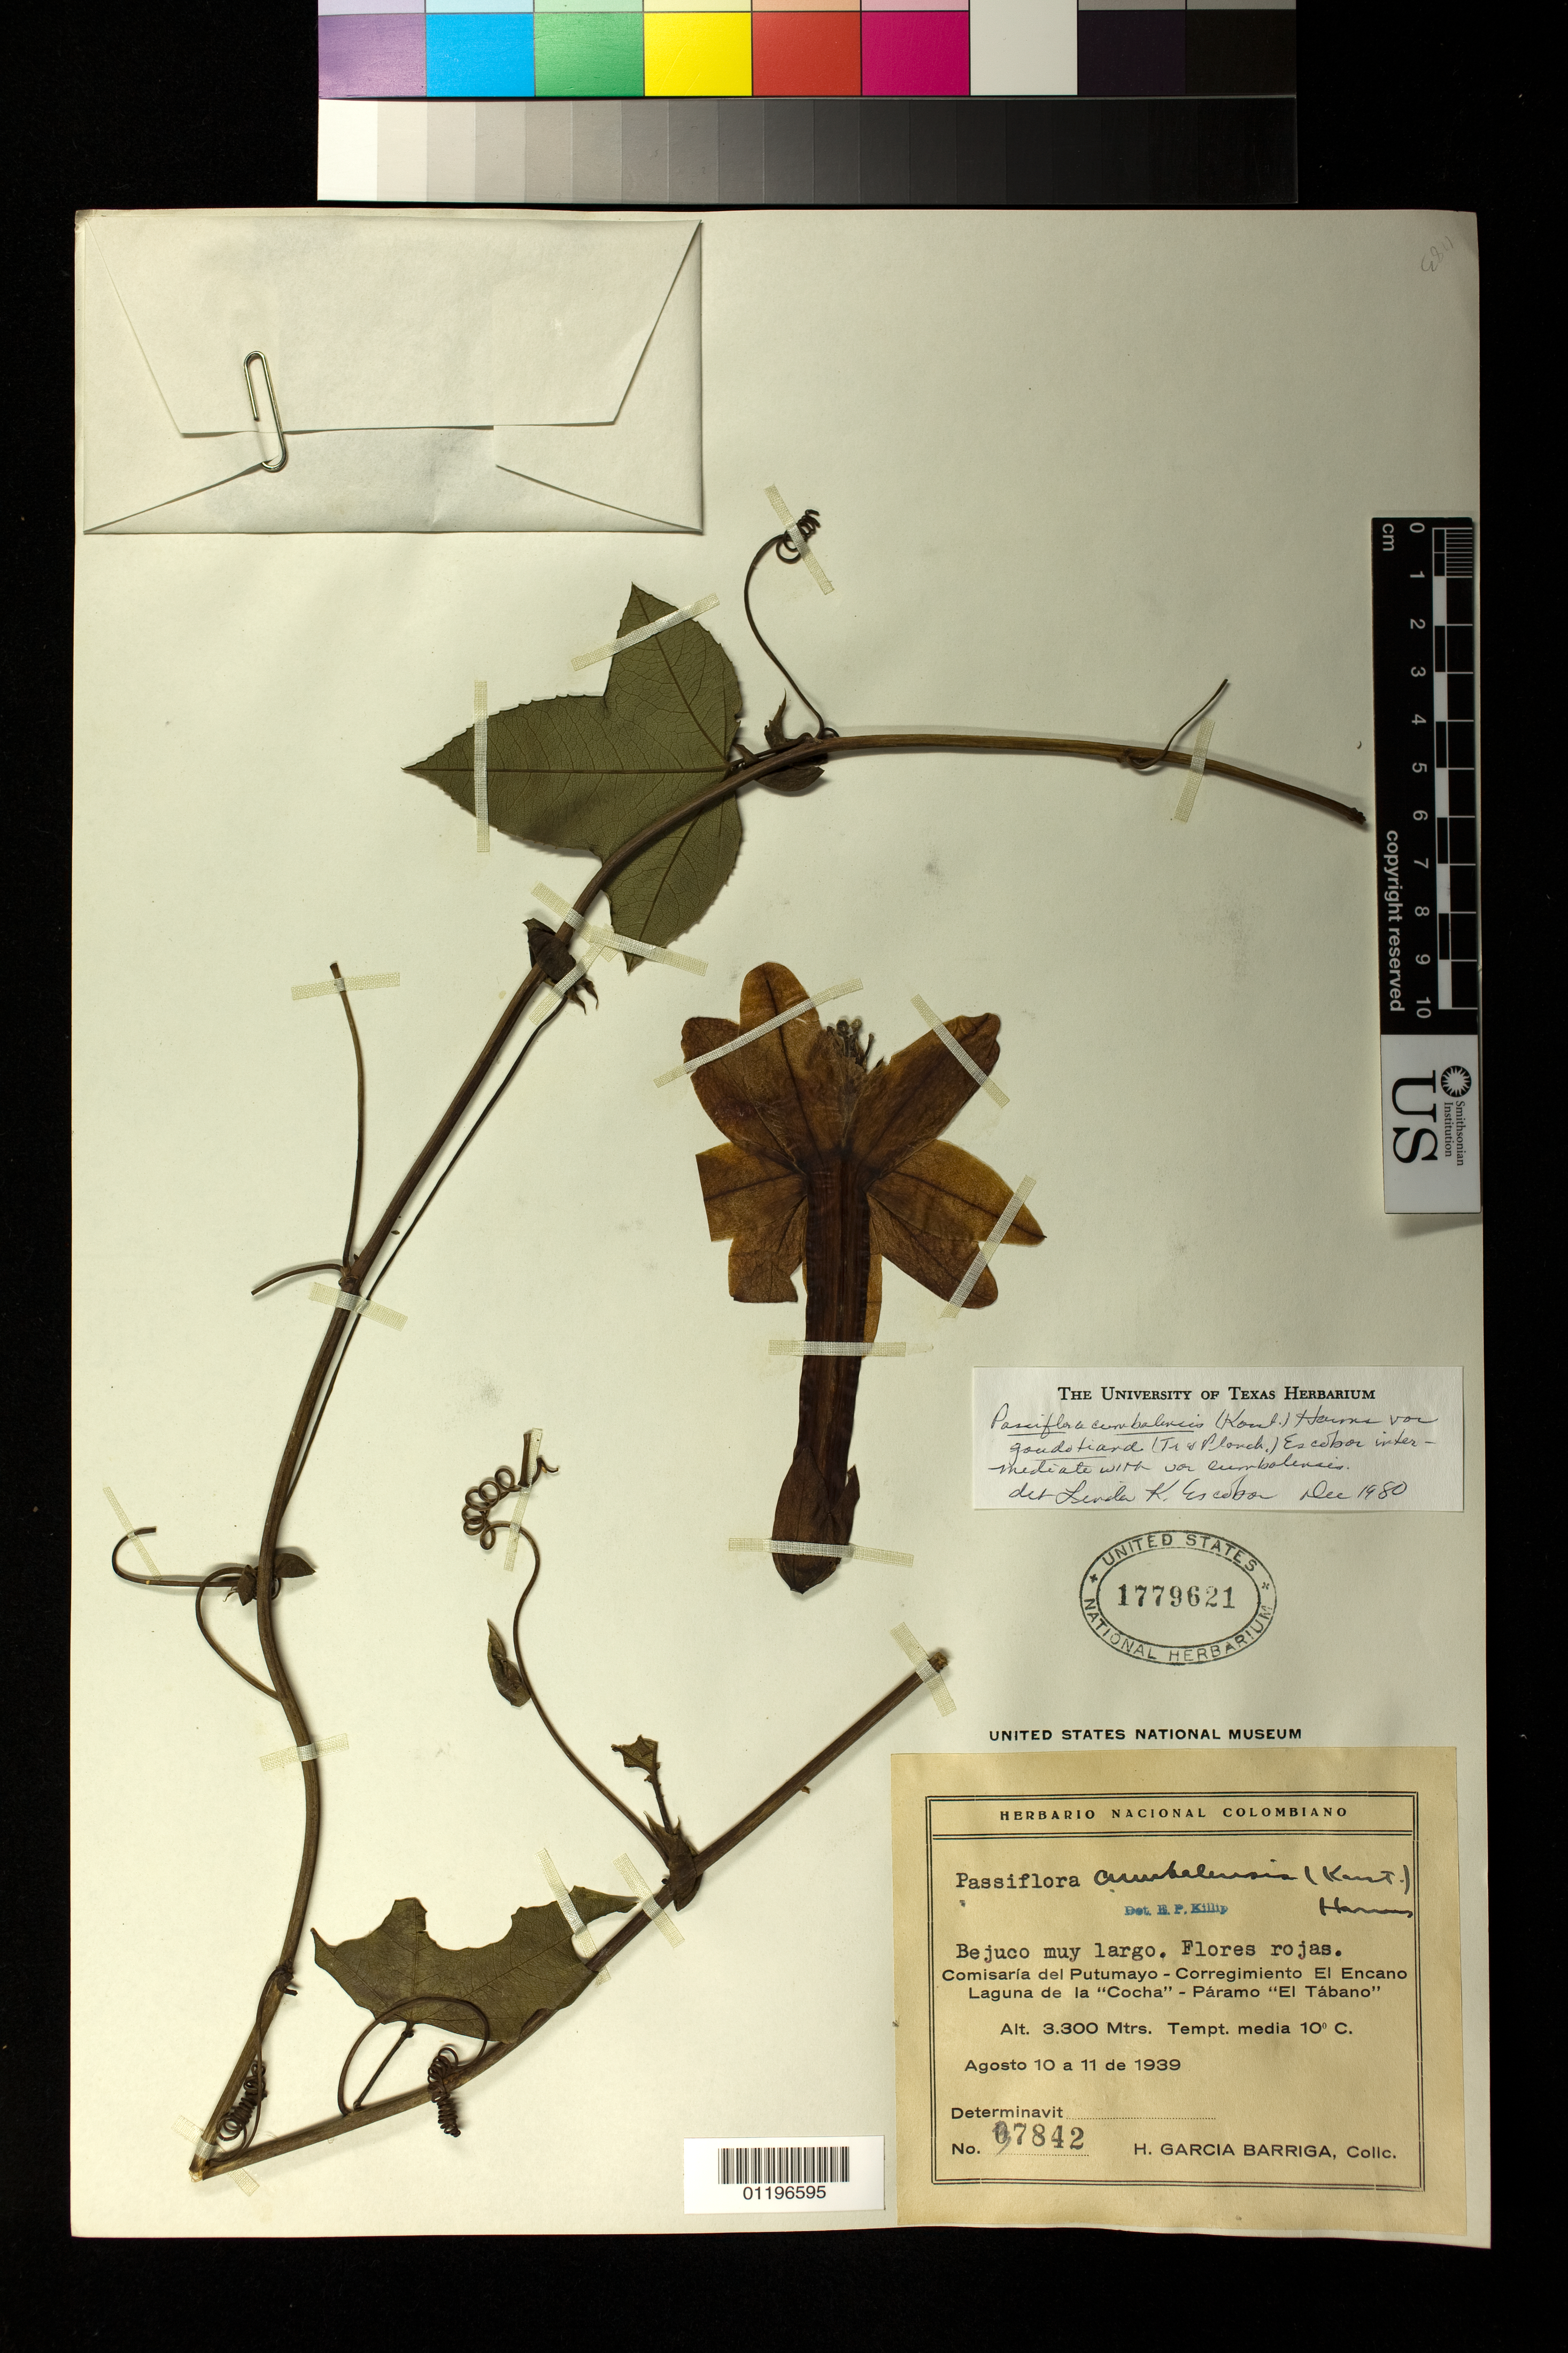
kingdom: Plantae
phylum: Tracheophyta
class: Magnoliopsida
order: Malpighiales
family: Passifloraceae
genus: Passiflora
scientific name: Passiflora cumbalensis var. goudotiana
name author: (Triana & Planch.) L.K. Escobar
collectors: H. García Barriga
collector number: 7842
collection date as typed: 10 Aug 1939 to 11 Aug 1939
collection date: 1939-08-10/1939-08-11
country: Colombia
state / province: Putumayo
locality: Corregimiento El Encano Laguna de la "Cocha" - Paramo "El Tabano"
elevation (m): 3300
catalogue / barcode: US 1779621